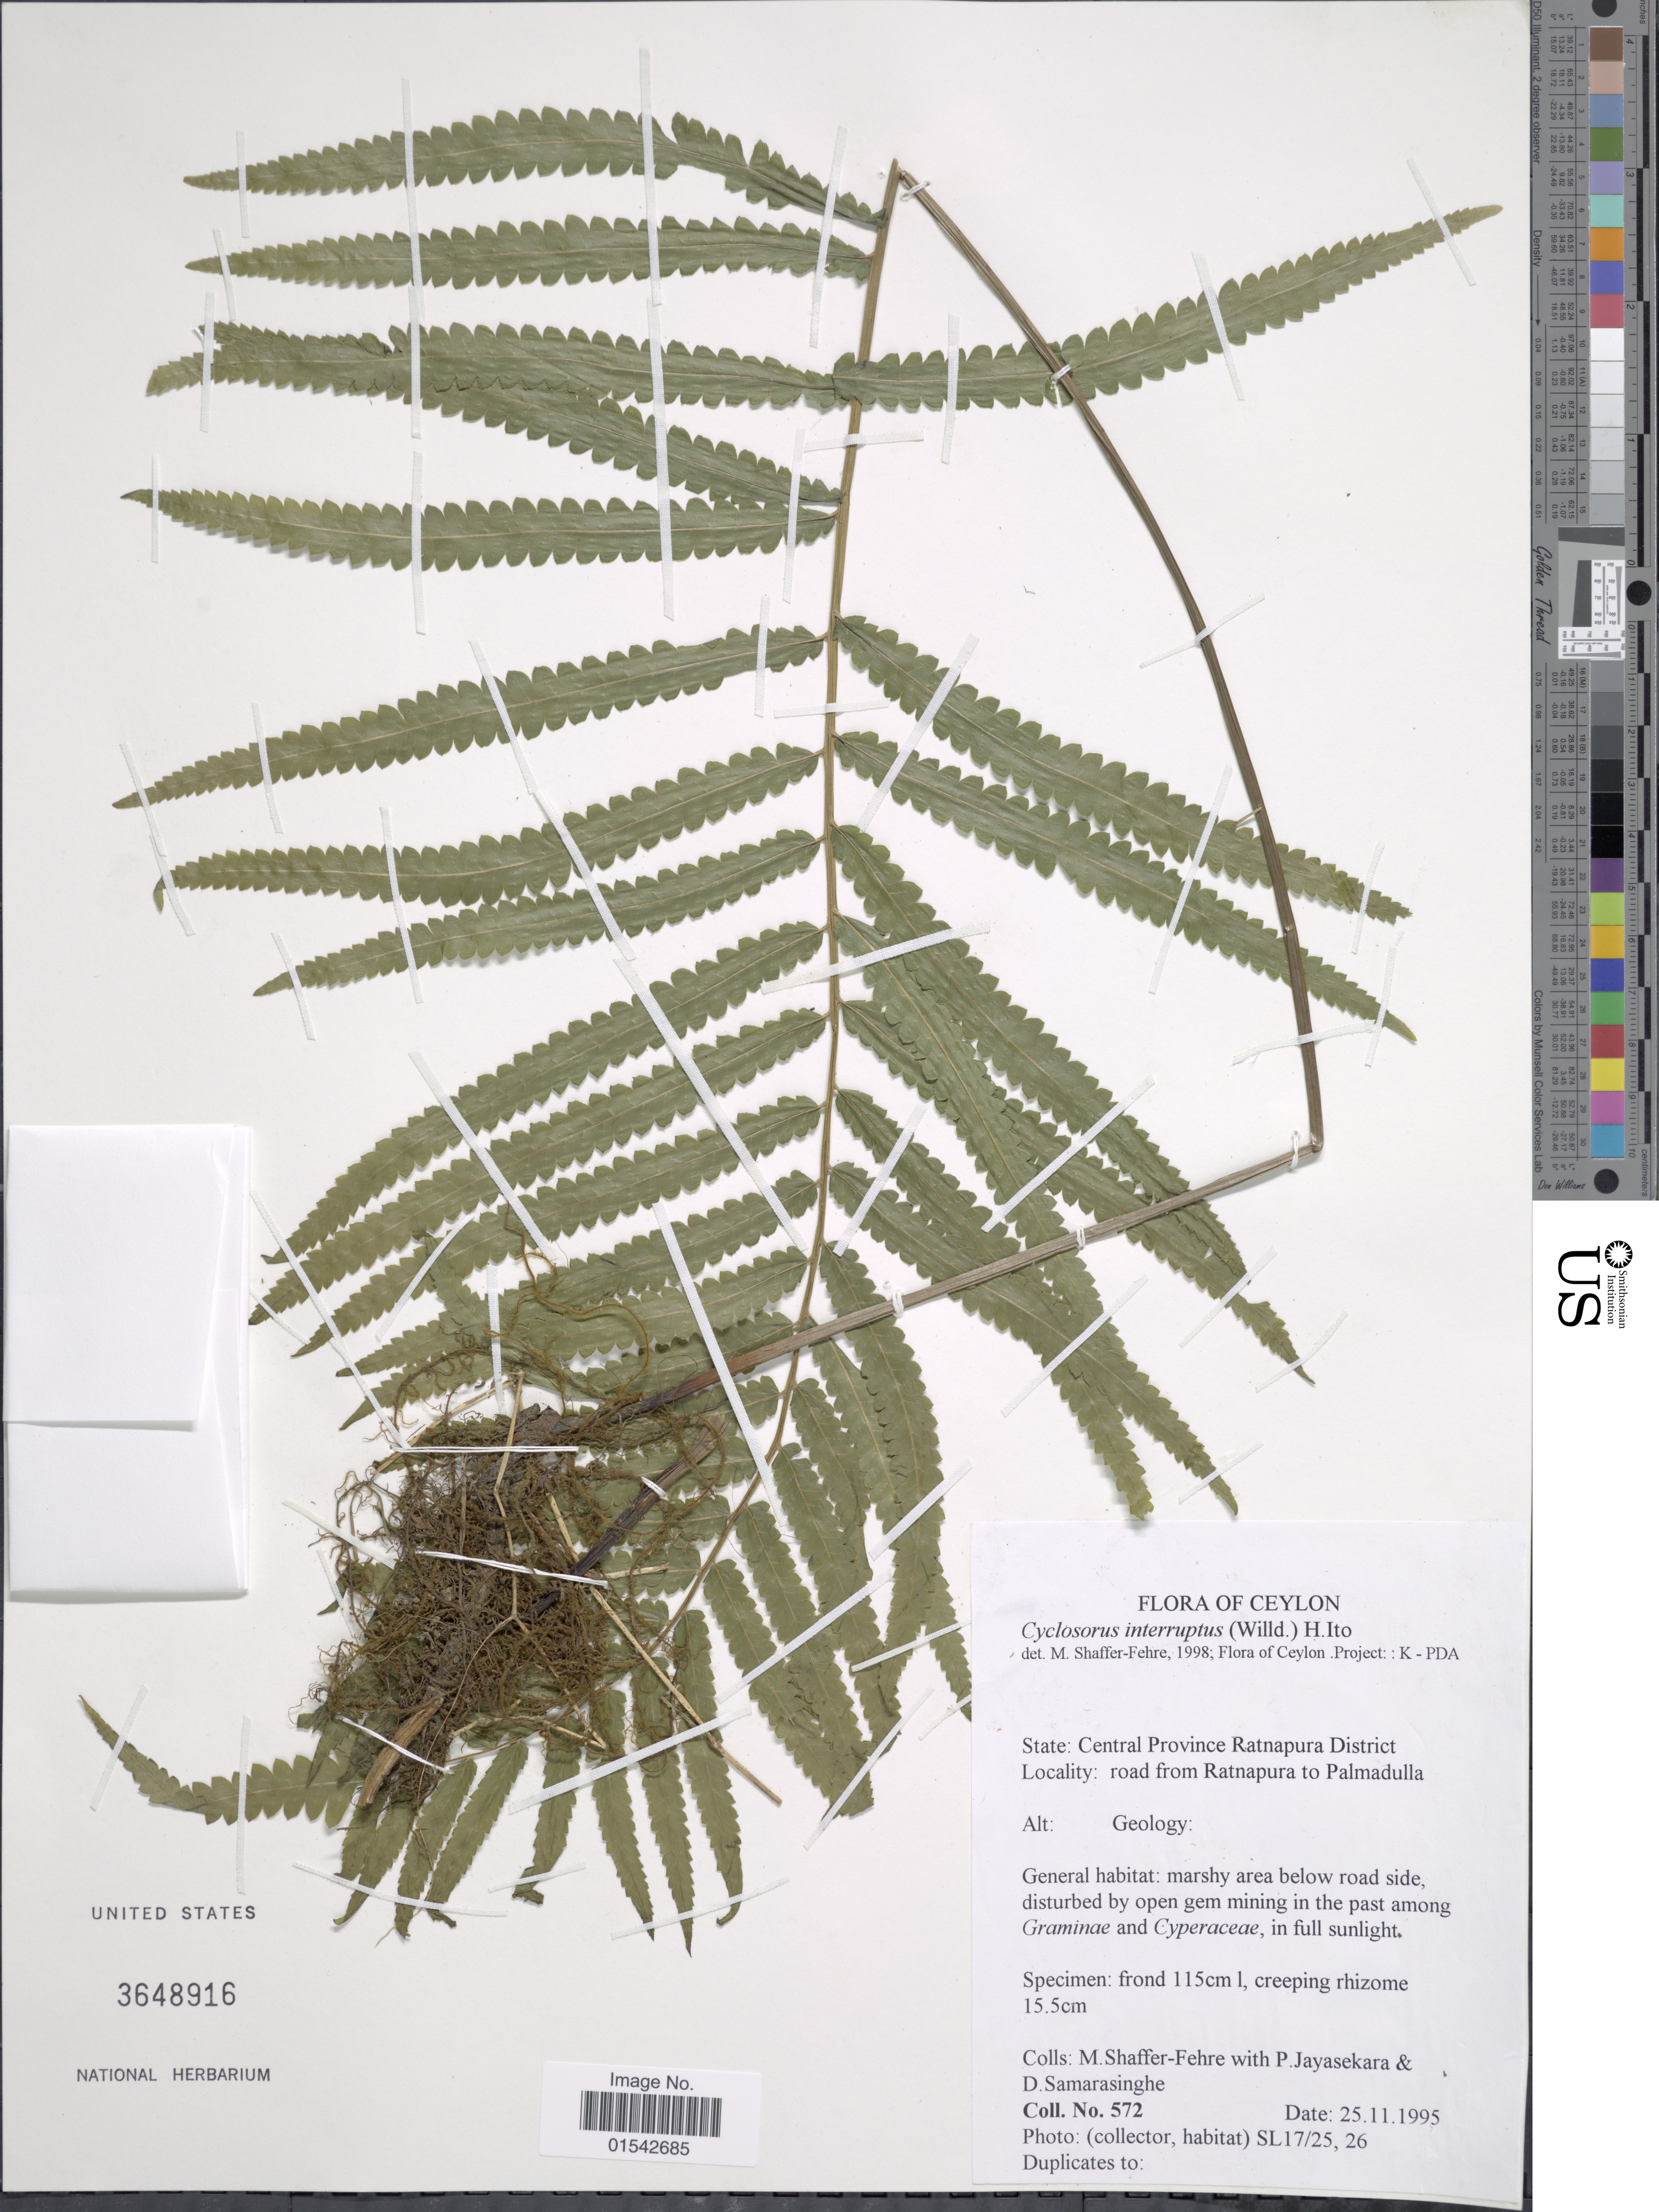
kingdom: Plantae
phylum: Tracheophyta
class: Polypodiopsida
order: Polypodiales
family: Thelypteridaceae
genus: Cyclosorus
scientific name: Cyclosorus interruptus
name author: (Willd.) H. Itô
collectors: M. Shaffer-Fehre, P. Jayasekera & D. Samarasinghe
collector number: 572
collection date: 1995-11-25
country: Sri Lanka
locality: Ceylon, Central Province Ratnapura District, road from Ratnapura to Palmadulla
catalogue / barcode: US 3648916